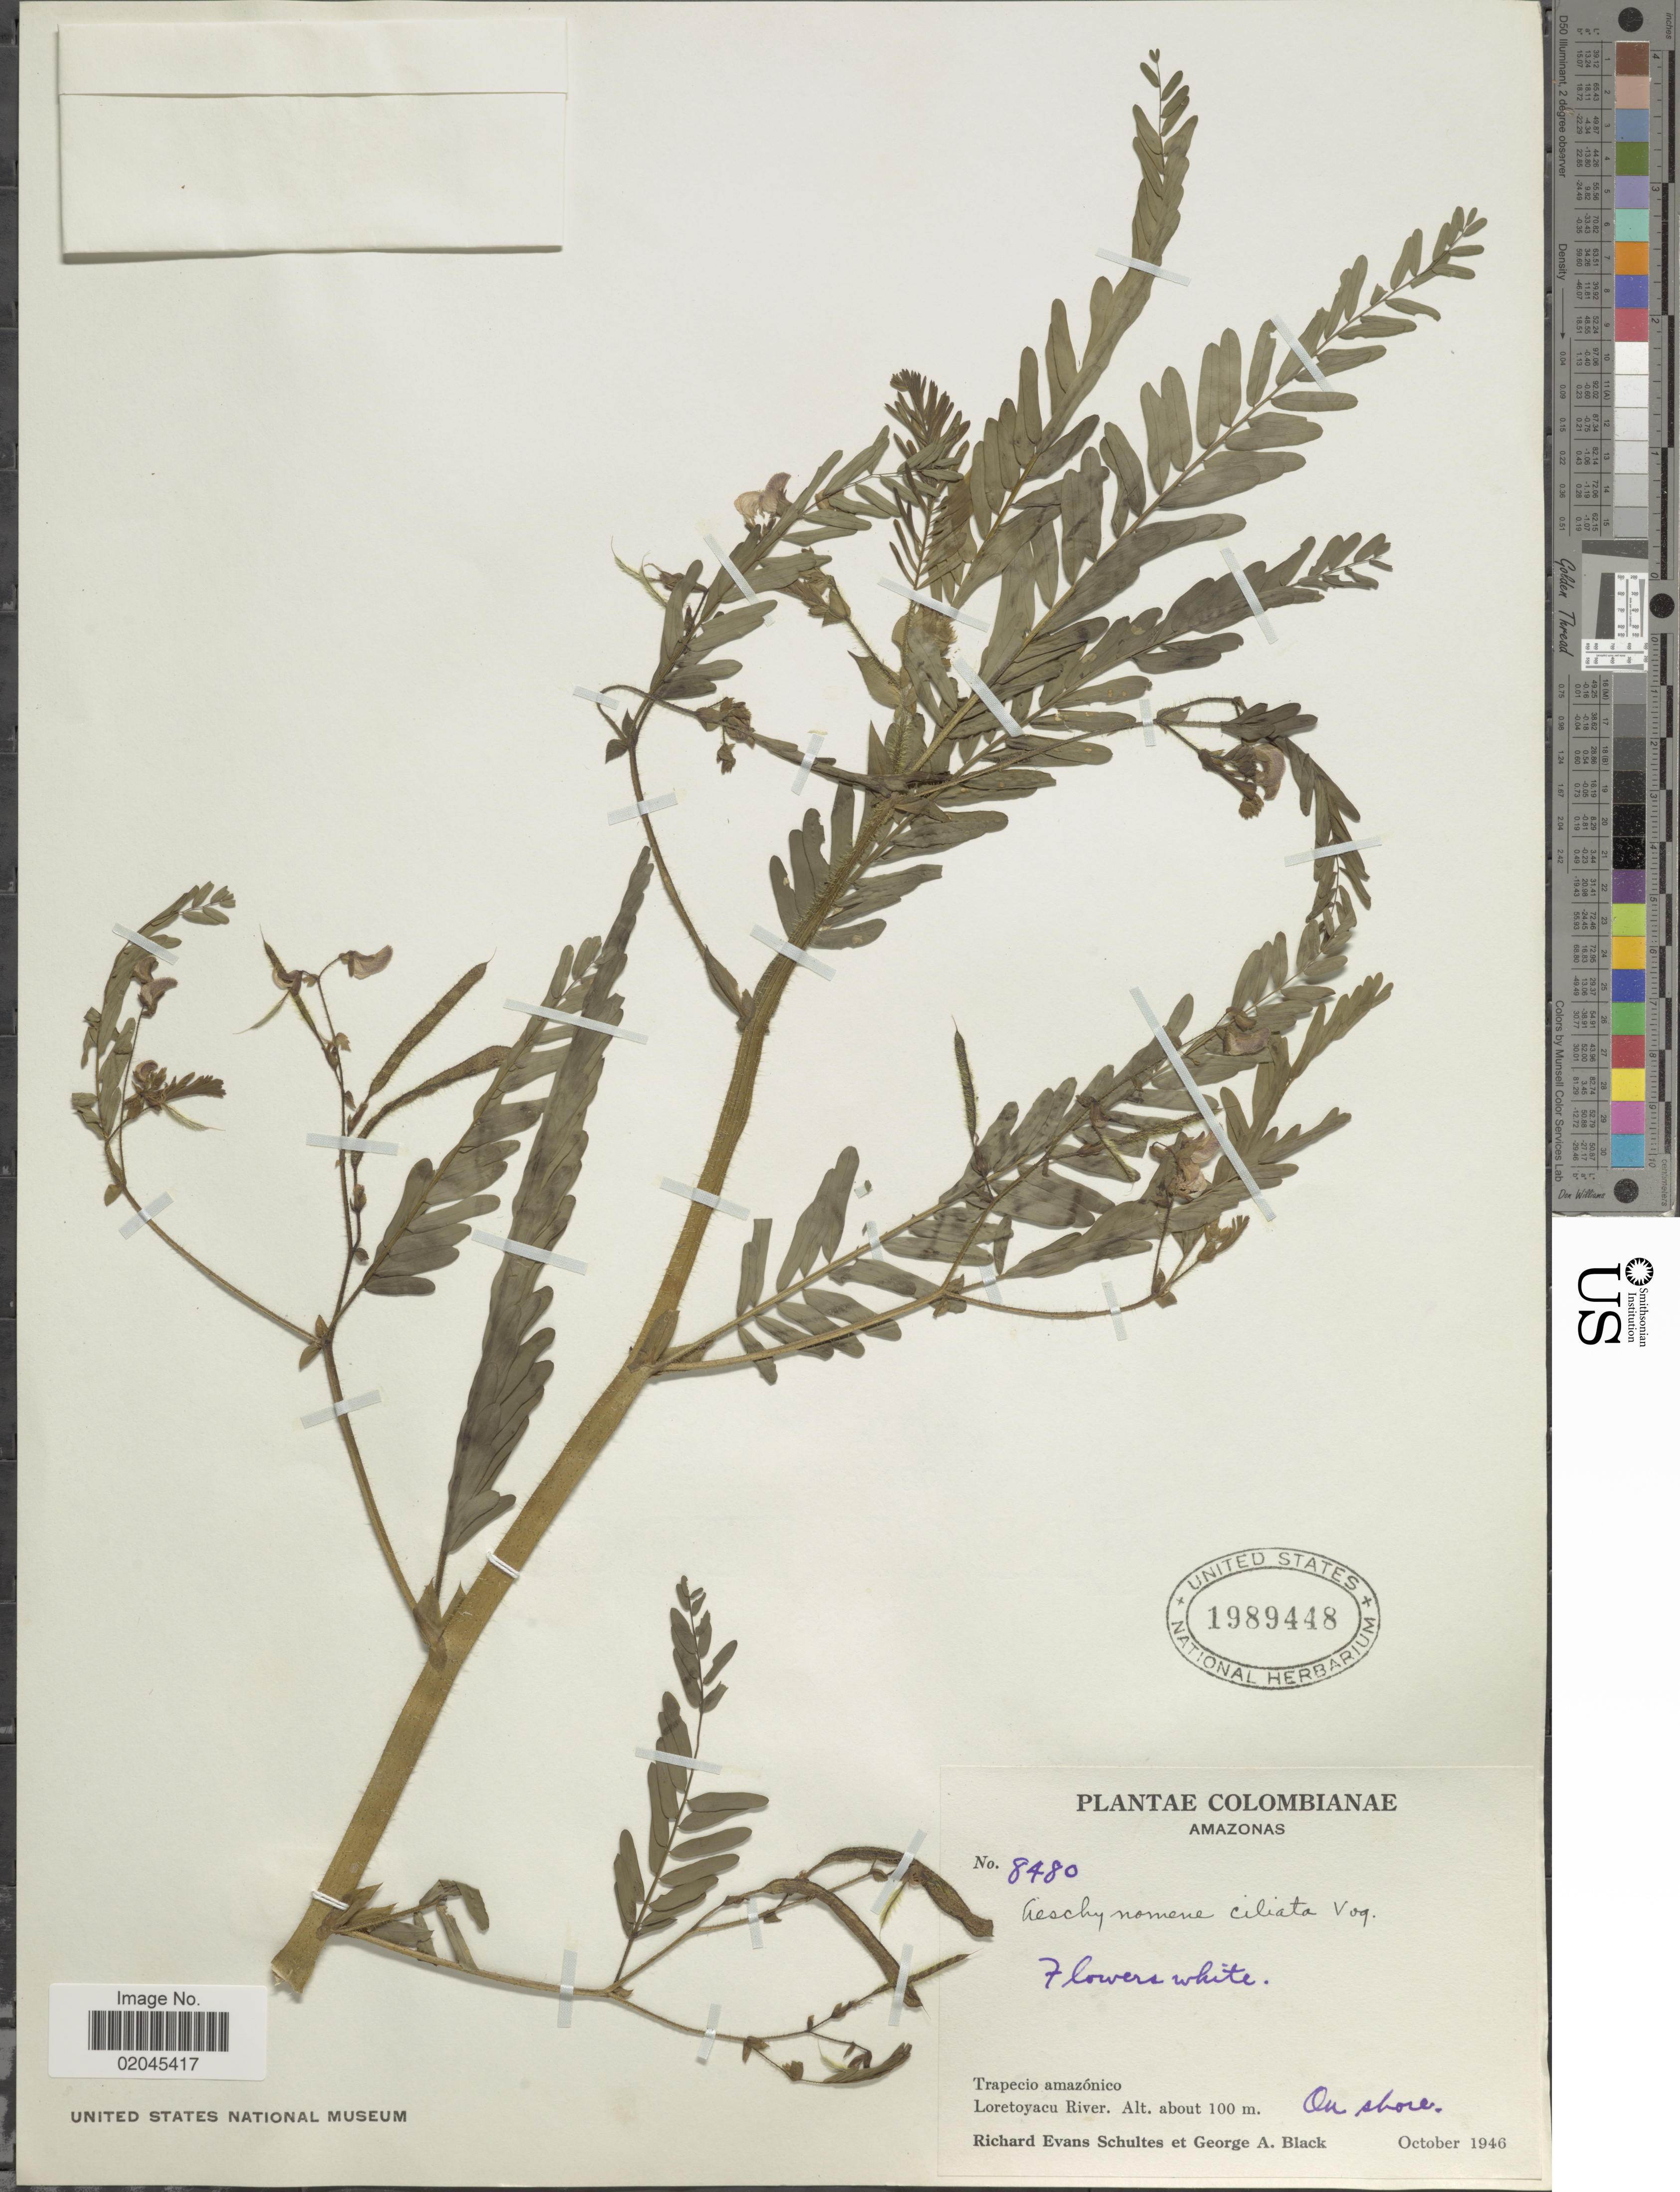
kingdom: Plantae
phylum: Tracheophyta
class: Magnoliopsida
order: Fabales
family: Fabaceae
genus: Aeschynomene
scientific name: Aeschynomene ciliata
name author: Vogel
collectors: R. E. Schultes & G. A. Black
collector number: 8480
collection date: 1946-10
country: Colombia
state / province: Amazônas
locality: Trapecio amazonico, Loretoyacu River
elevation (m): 100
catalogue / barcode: US 1989448